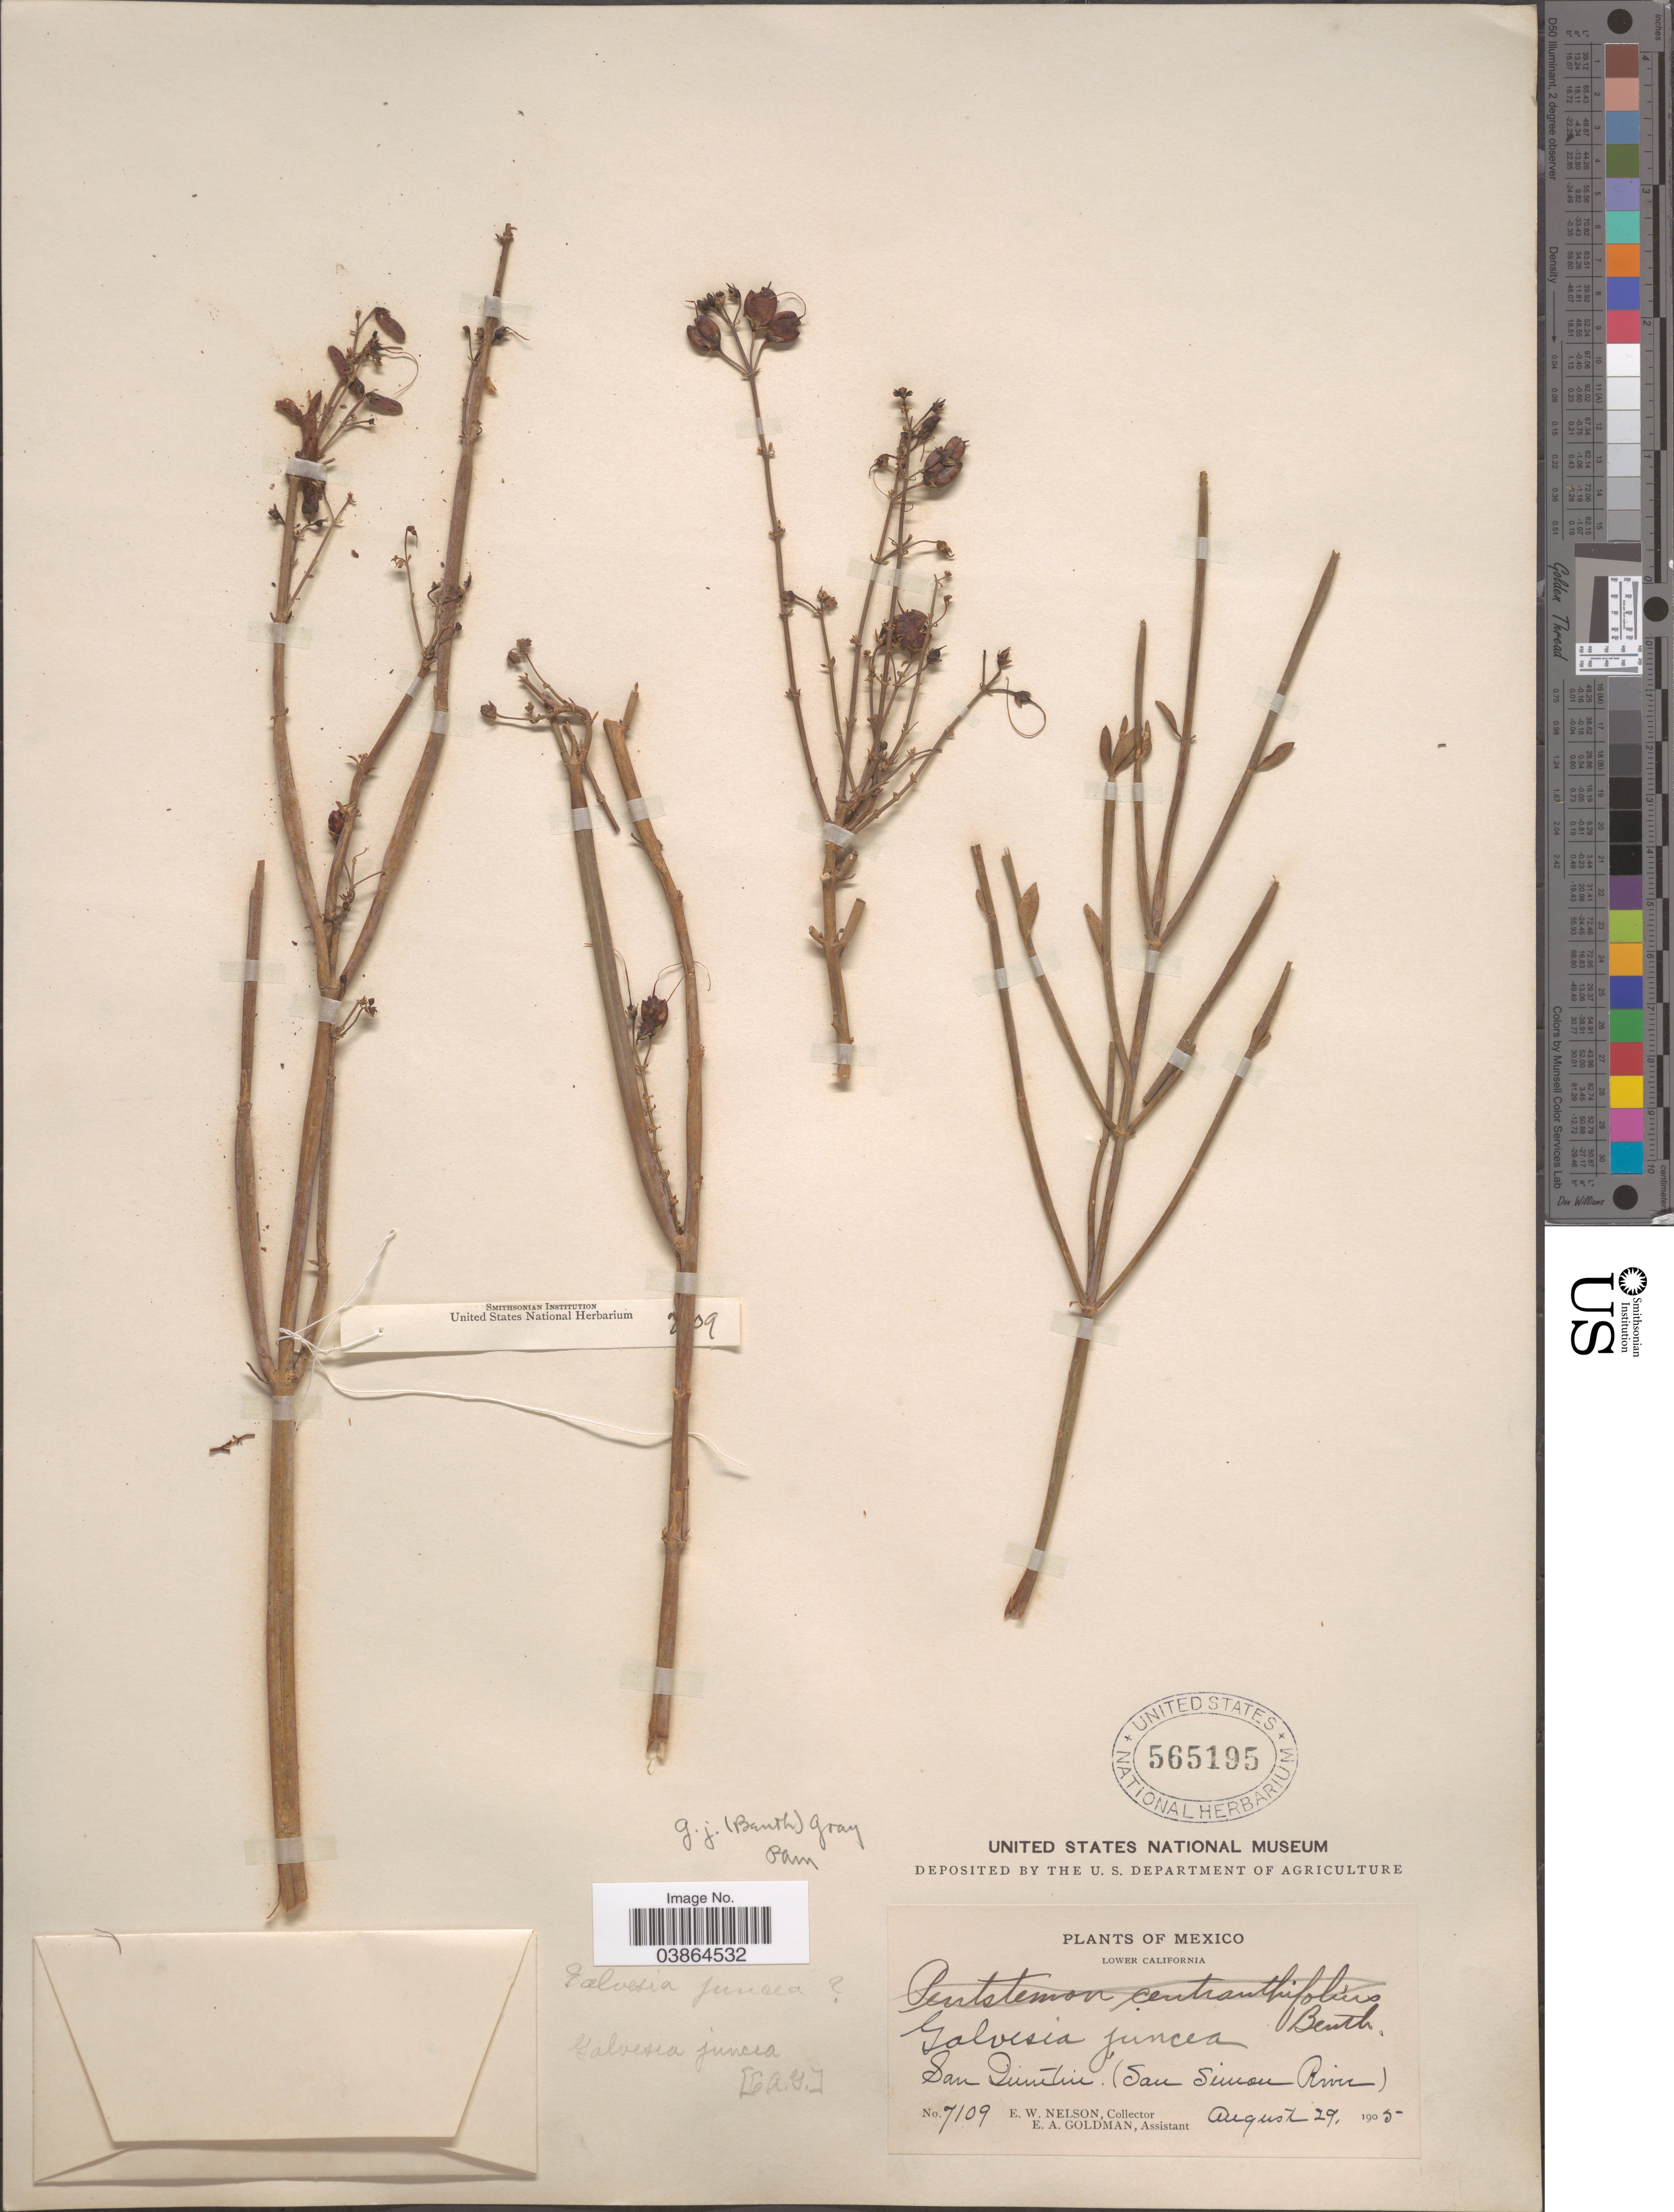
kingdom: Plantae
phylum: Tracheophyta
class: Magnoliopsida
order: Lamiales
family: Plantaginaceae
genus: Gambelia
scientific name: Gambelia juncea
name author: (Benth.) D.A. Sutton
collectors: E. W. Nelson & E. A. Goldman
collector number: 7109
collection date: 1905-08-29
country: Mexico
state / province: Baja California Norte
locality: Lower California. San Quintin. (San Simou River).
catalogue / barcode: US 565195